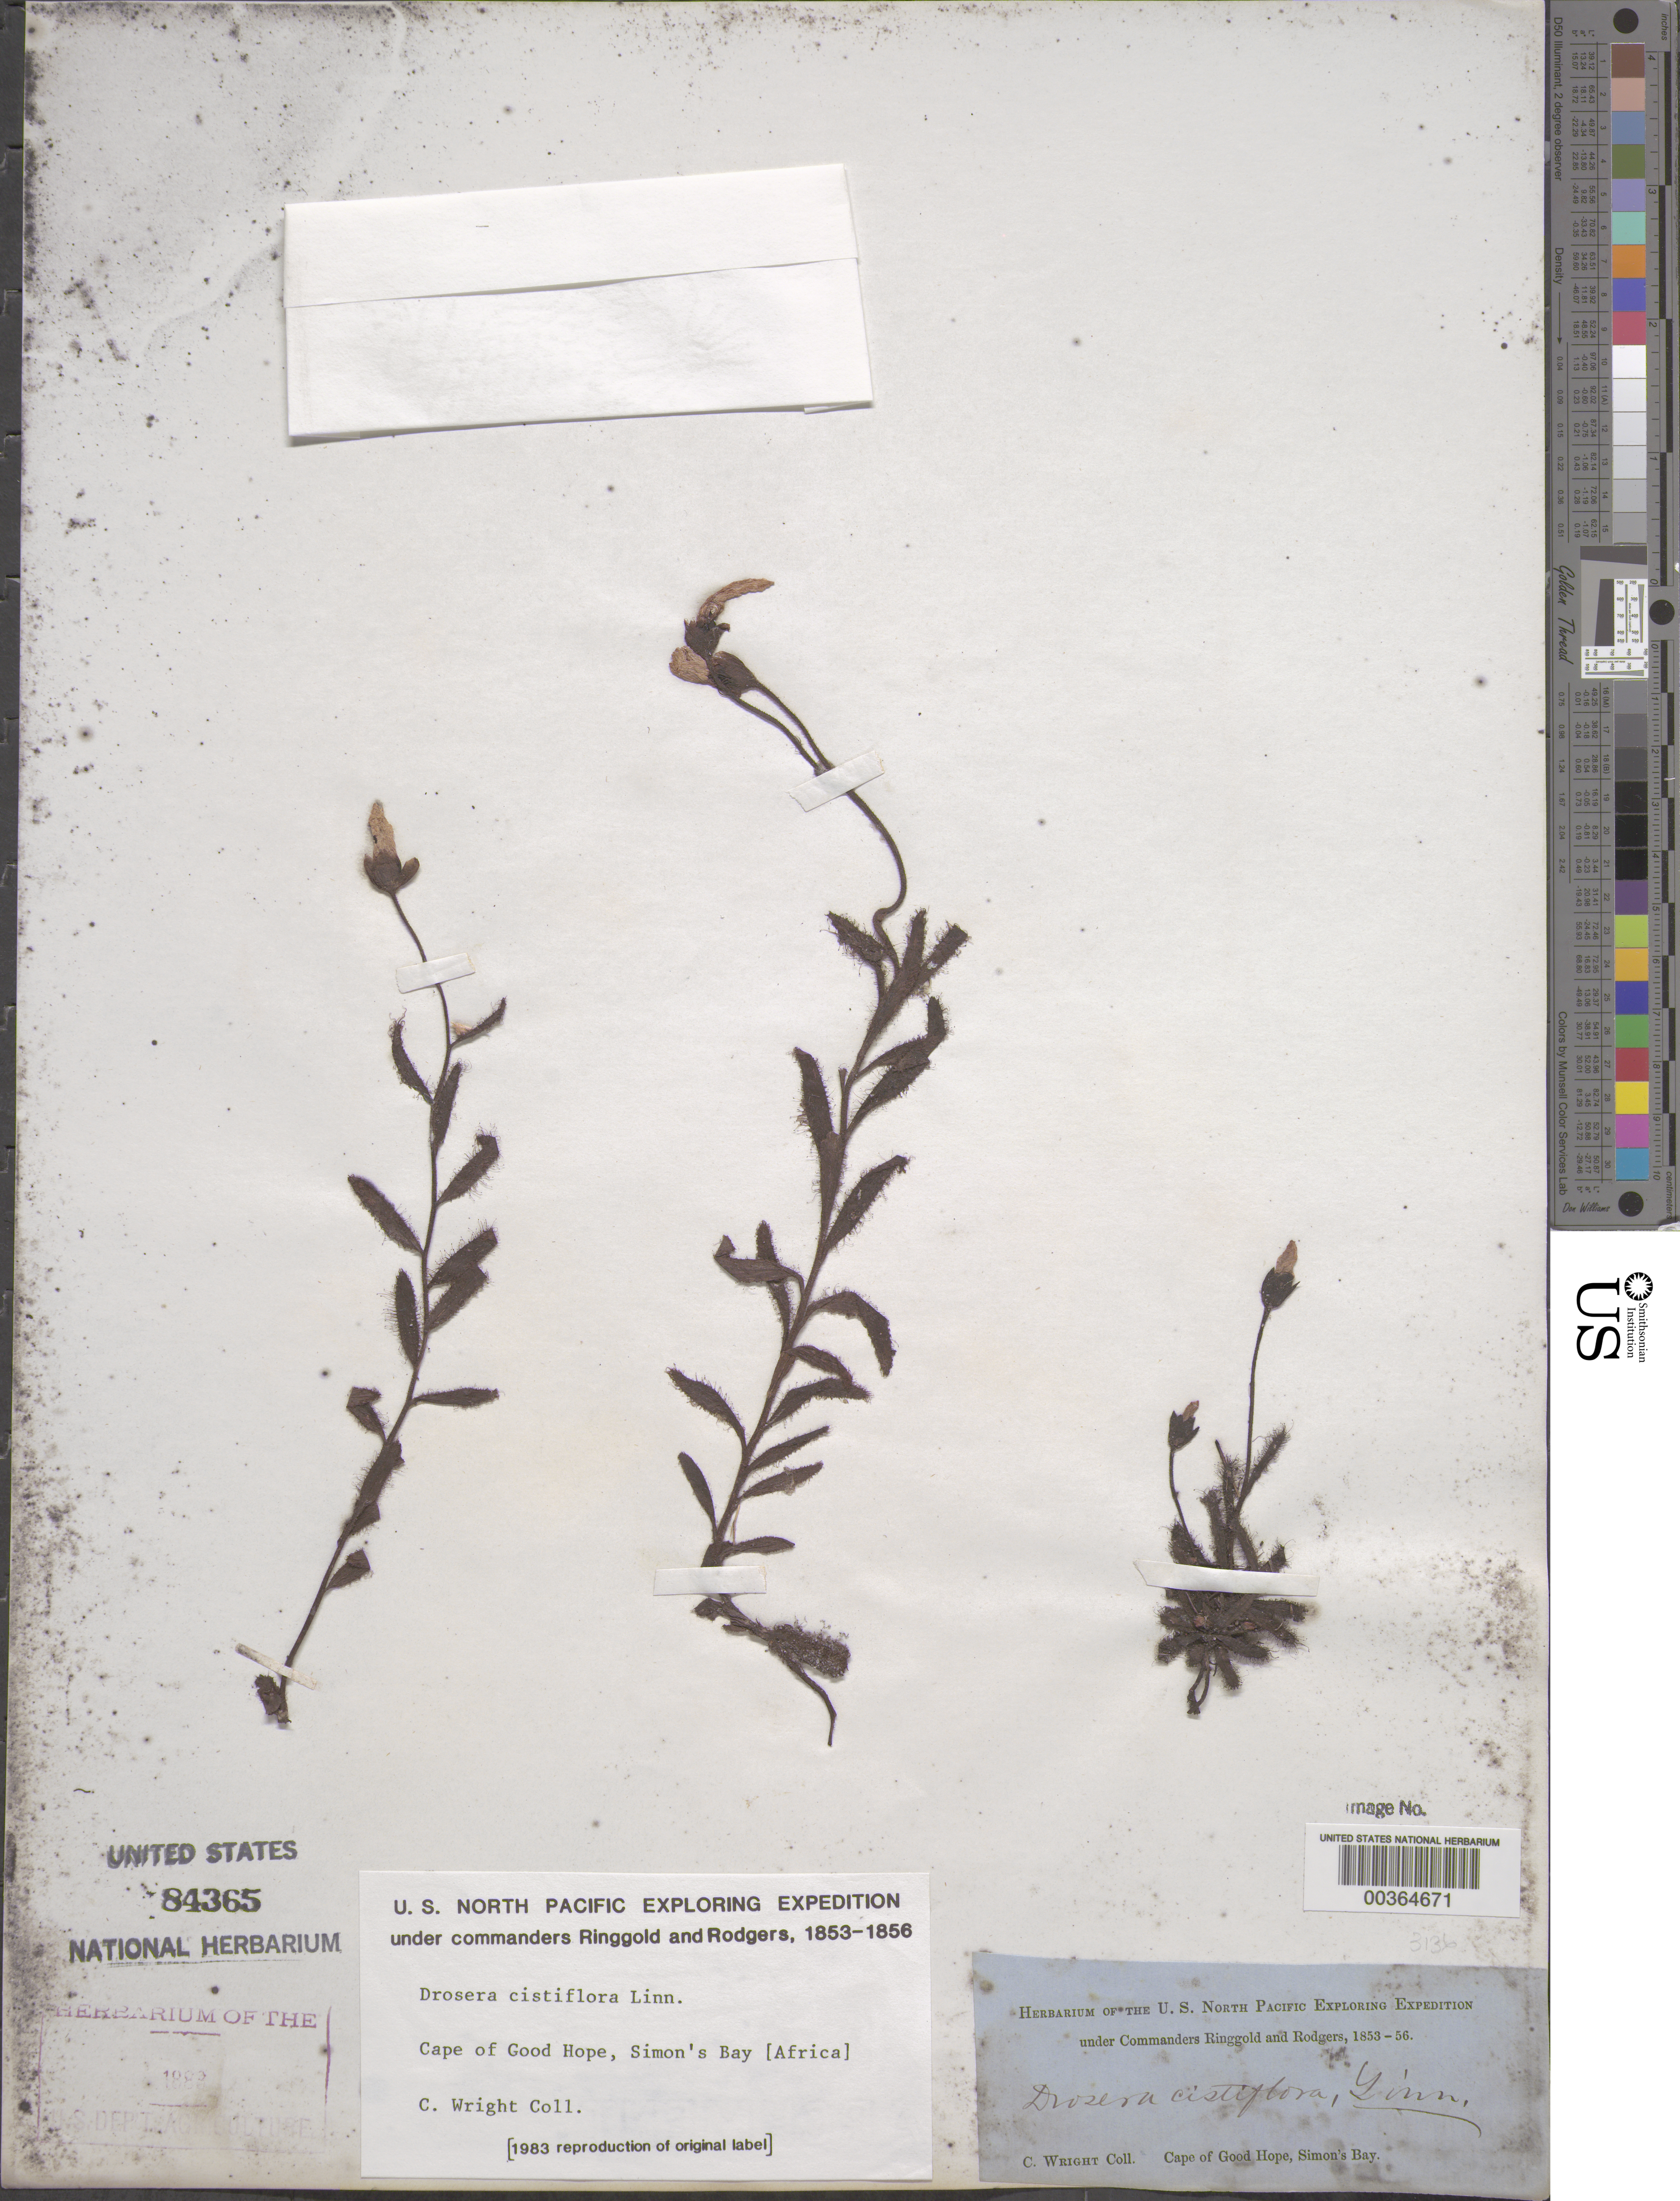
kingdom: Plantae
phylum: Tracheophyta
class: Magnoliopsida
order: Caryophyllales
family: Droseraceae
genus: Drosera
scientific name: Drosera cistiflora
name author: L.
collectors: C. Wright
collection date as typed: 1853 to -- -- 1856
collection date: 1853/1856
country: South Africa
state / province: Western Cape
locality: Cape of good hope, simon's bay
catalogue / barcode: US 84365